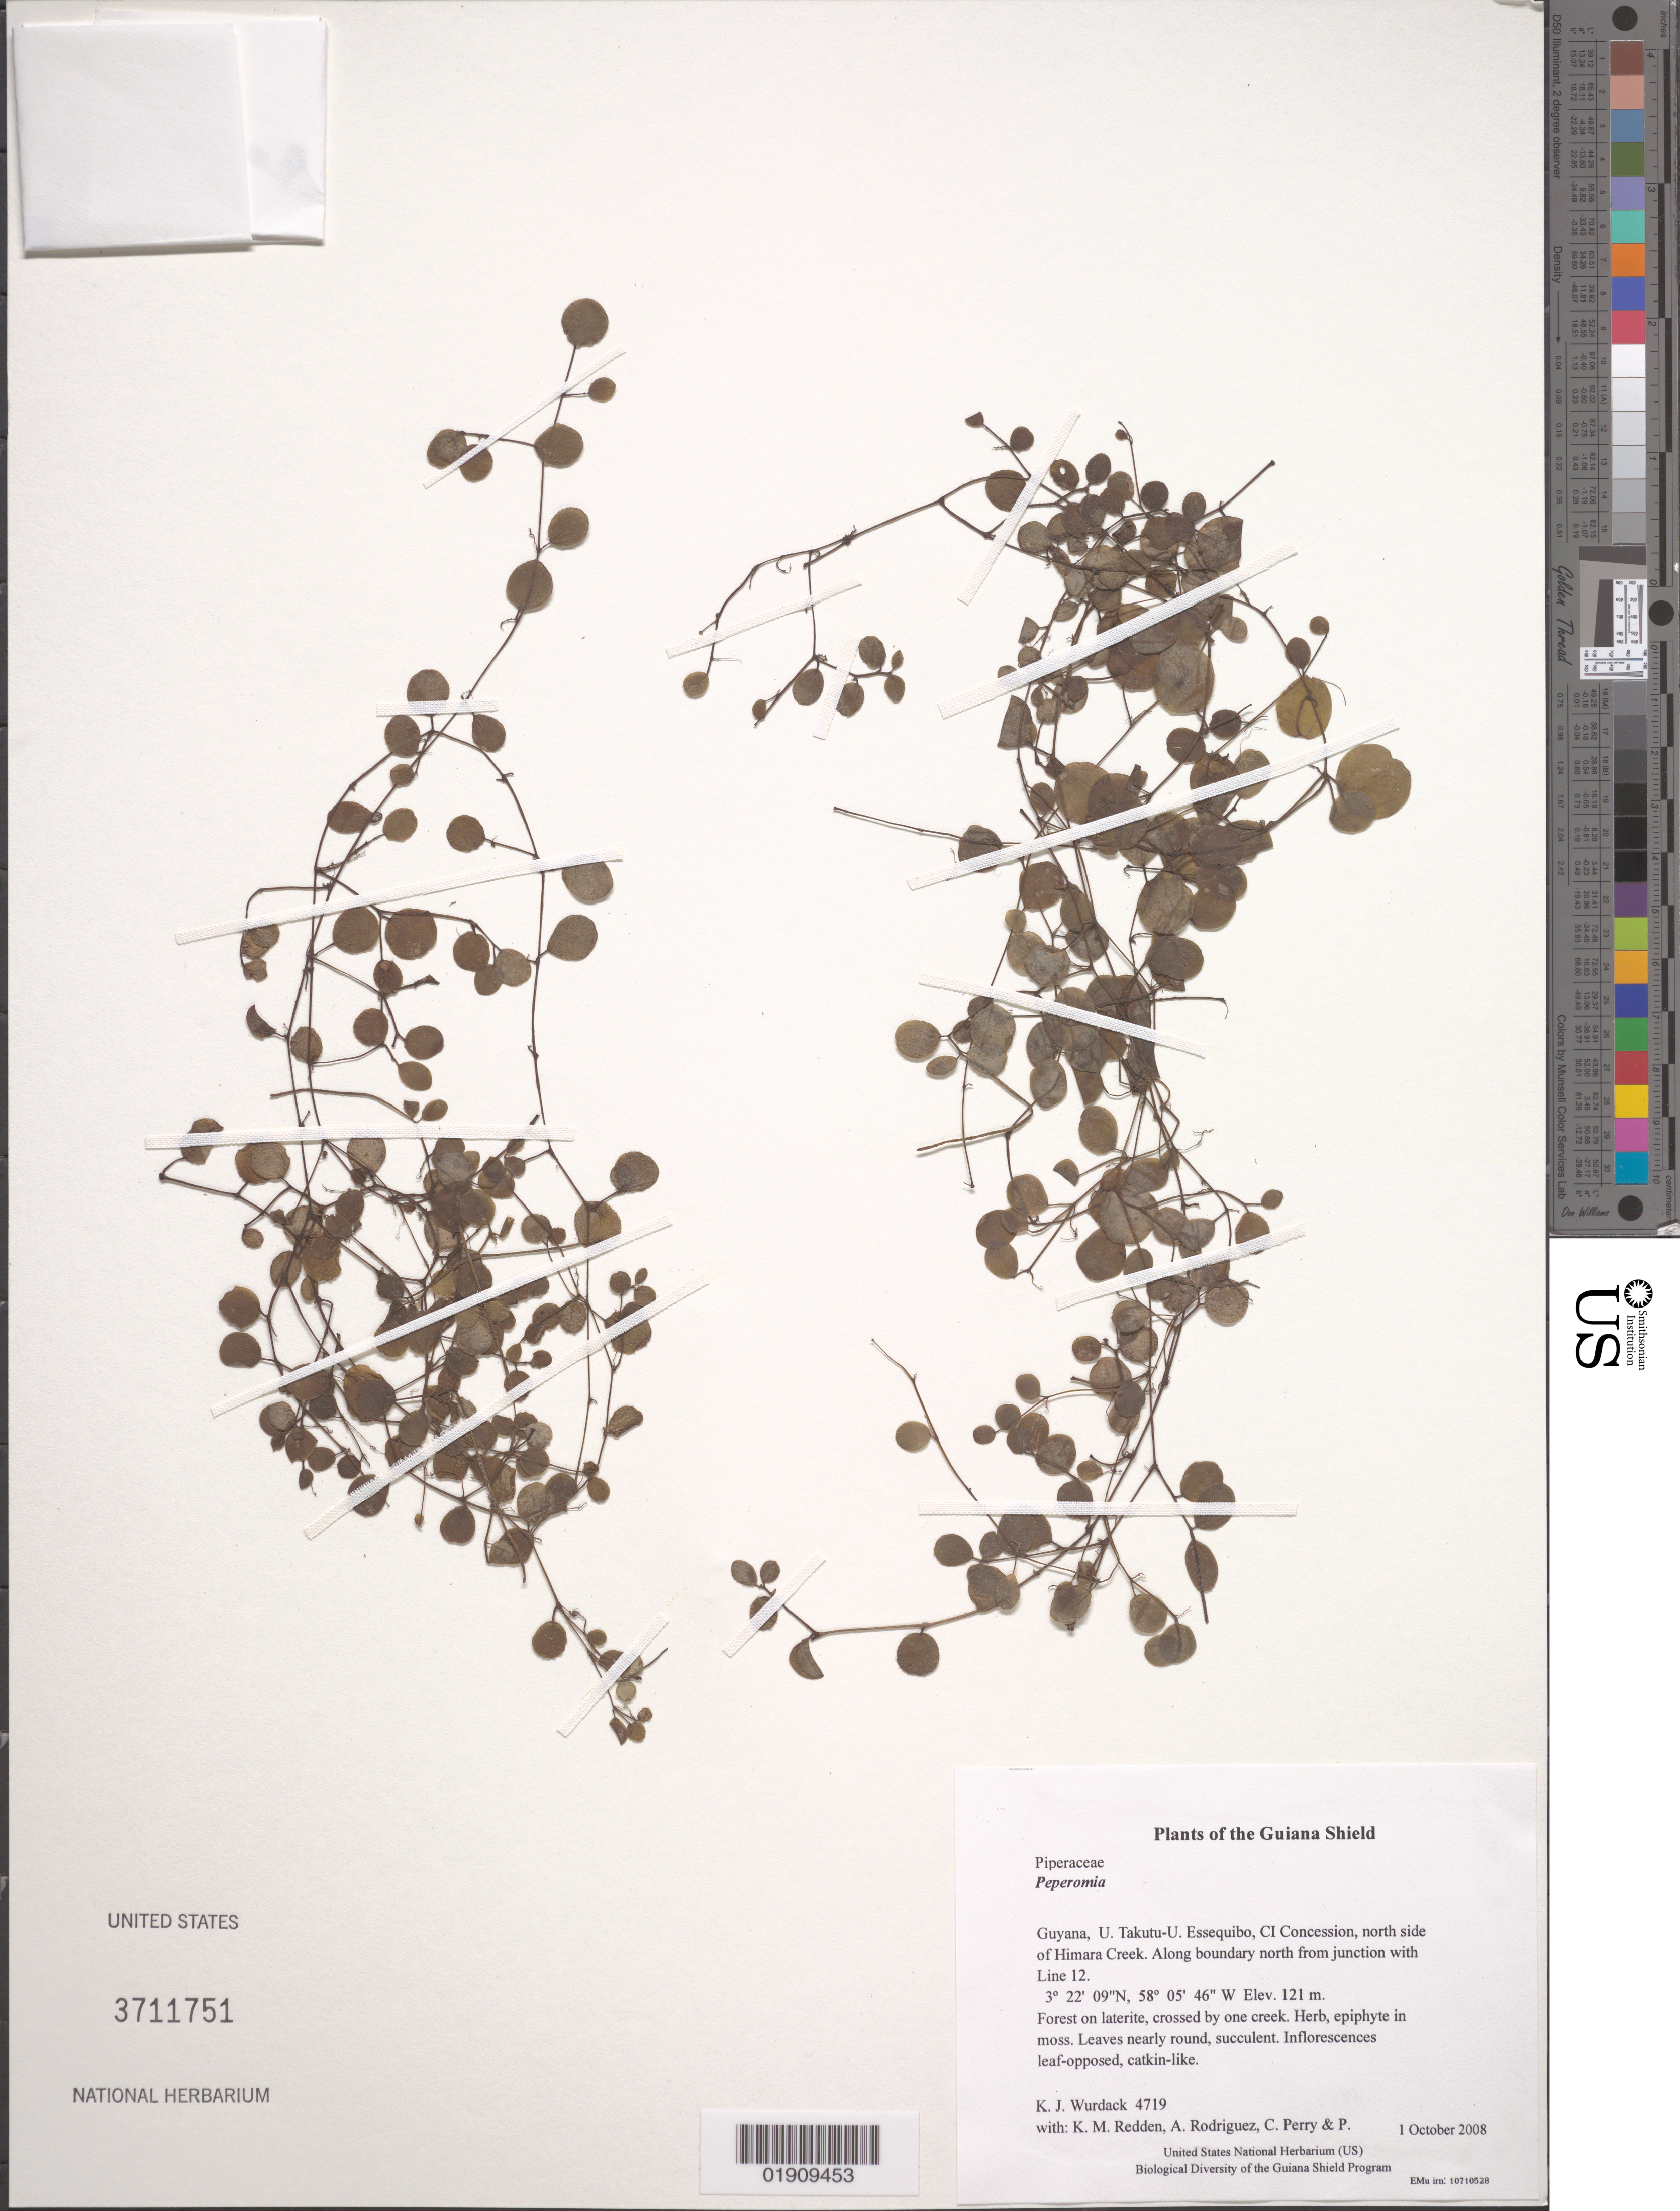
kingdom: Plantae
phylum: Tracheophyta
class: Magnoliopsida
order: Piperales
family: Piperaceae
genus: Peperomia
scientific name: Peperomia rotundifolia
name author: (L.) Kunth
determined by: Jiménez, José Estaban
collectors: K. Wurdack, K. M. Redden, A. Rodriguez, C. Perry & P. Ragnauth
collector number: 4719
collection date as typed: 1 October 2008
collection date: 2008-10-01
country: Guyana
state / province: U. Takutu-U. Essequibo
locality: CI Concession, north side of Himara Creek. Along boundary north from junction with Line 12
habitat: Forest on laterite, crossed by one creek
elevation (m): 121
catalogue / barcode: US 3711751